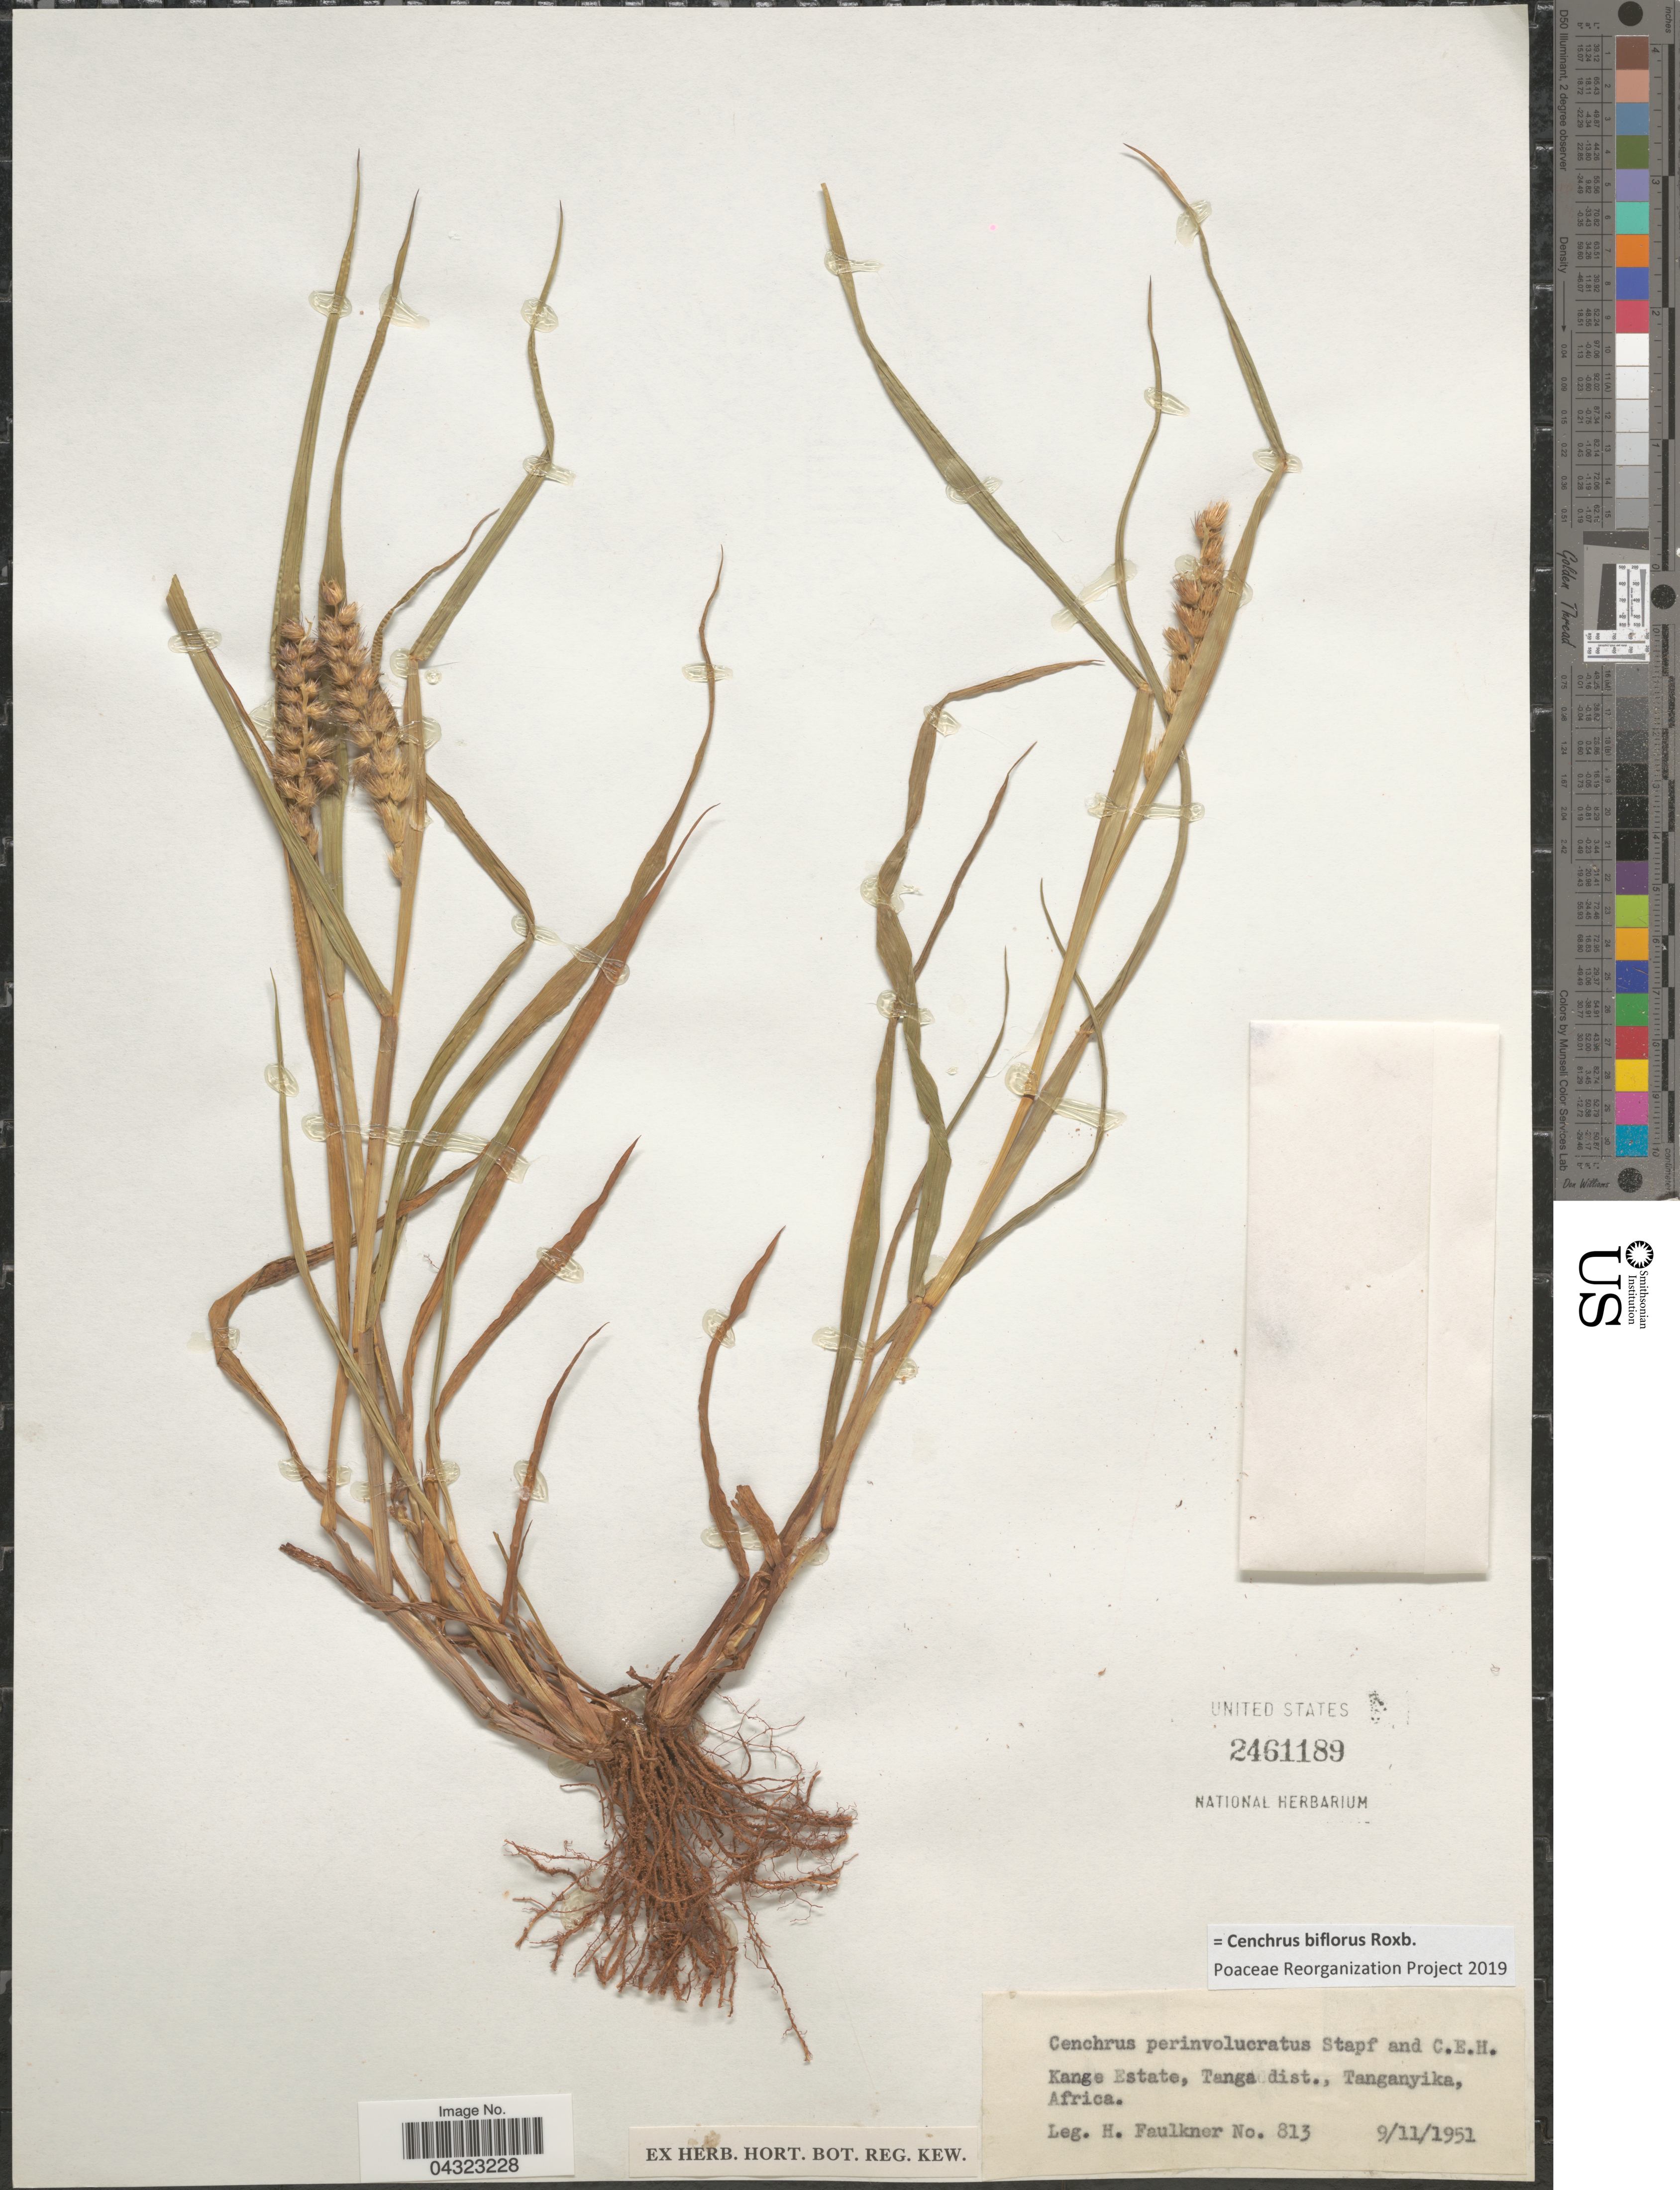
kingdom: Plantae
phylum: Tracheophyta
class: Liliopsida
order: Poales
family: Poaceae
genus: Cenchrus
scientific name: Cenchrus biflorus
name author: Roxb.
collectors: H. Faulkner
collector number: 813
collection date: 1951-11-09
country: Tanzania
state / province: Tanga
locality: Kange Estate, Tanga dist., Tanganyika.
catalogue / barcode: US 2461189